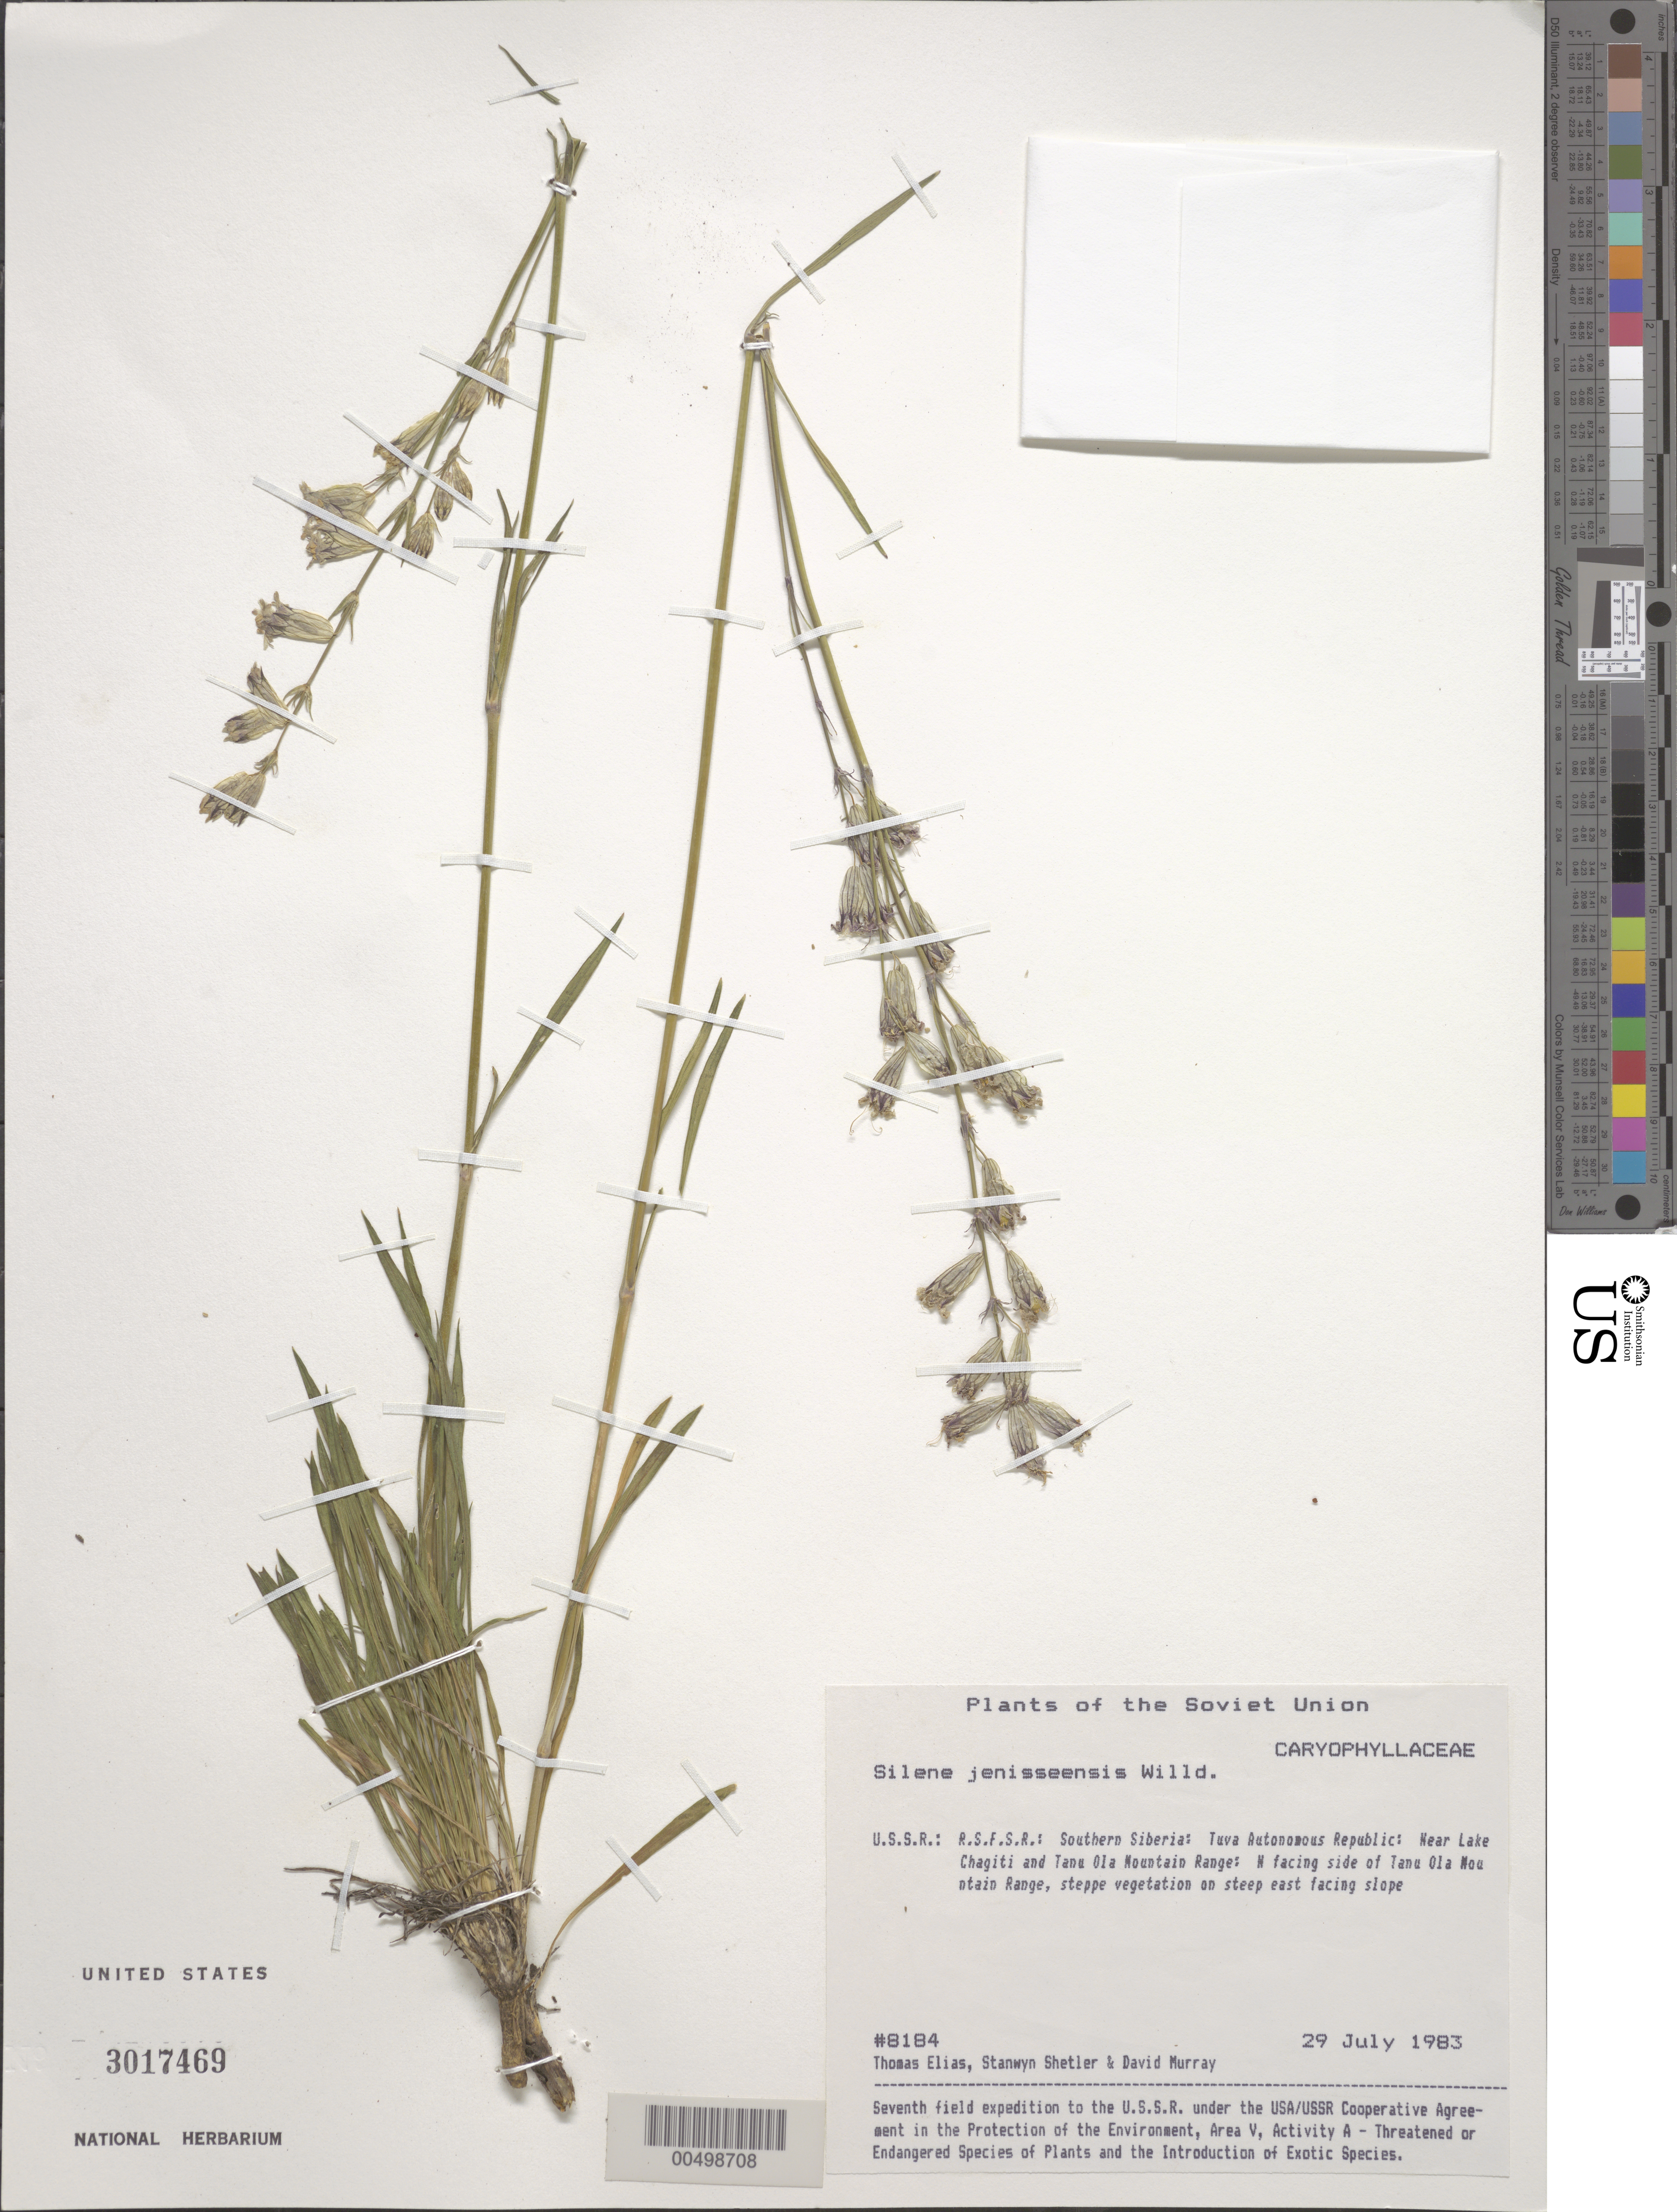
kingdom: Plantae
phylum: Tracheophyta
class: Magnoliopsida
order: Caryophyllales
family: Caryophyllaceae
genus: Silene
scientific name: Silene jenisseensis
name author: Willd.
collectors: T. Elias, S. Shetler & D. F. Murray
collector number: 8184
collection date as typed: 29 Jul 1983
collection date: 1983-07-29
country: Russian Federation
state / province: Tuva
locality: Near Lake Chagatai and N-facing side of Tannu-Ola Mountain Range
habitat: steppe vegetation on steep east facing slope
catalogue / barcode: US 3017469